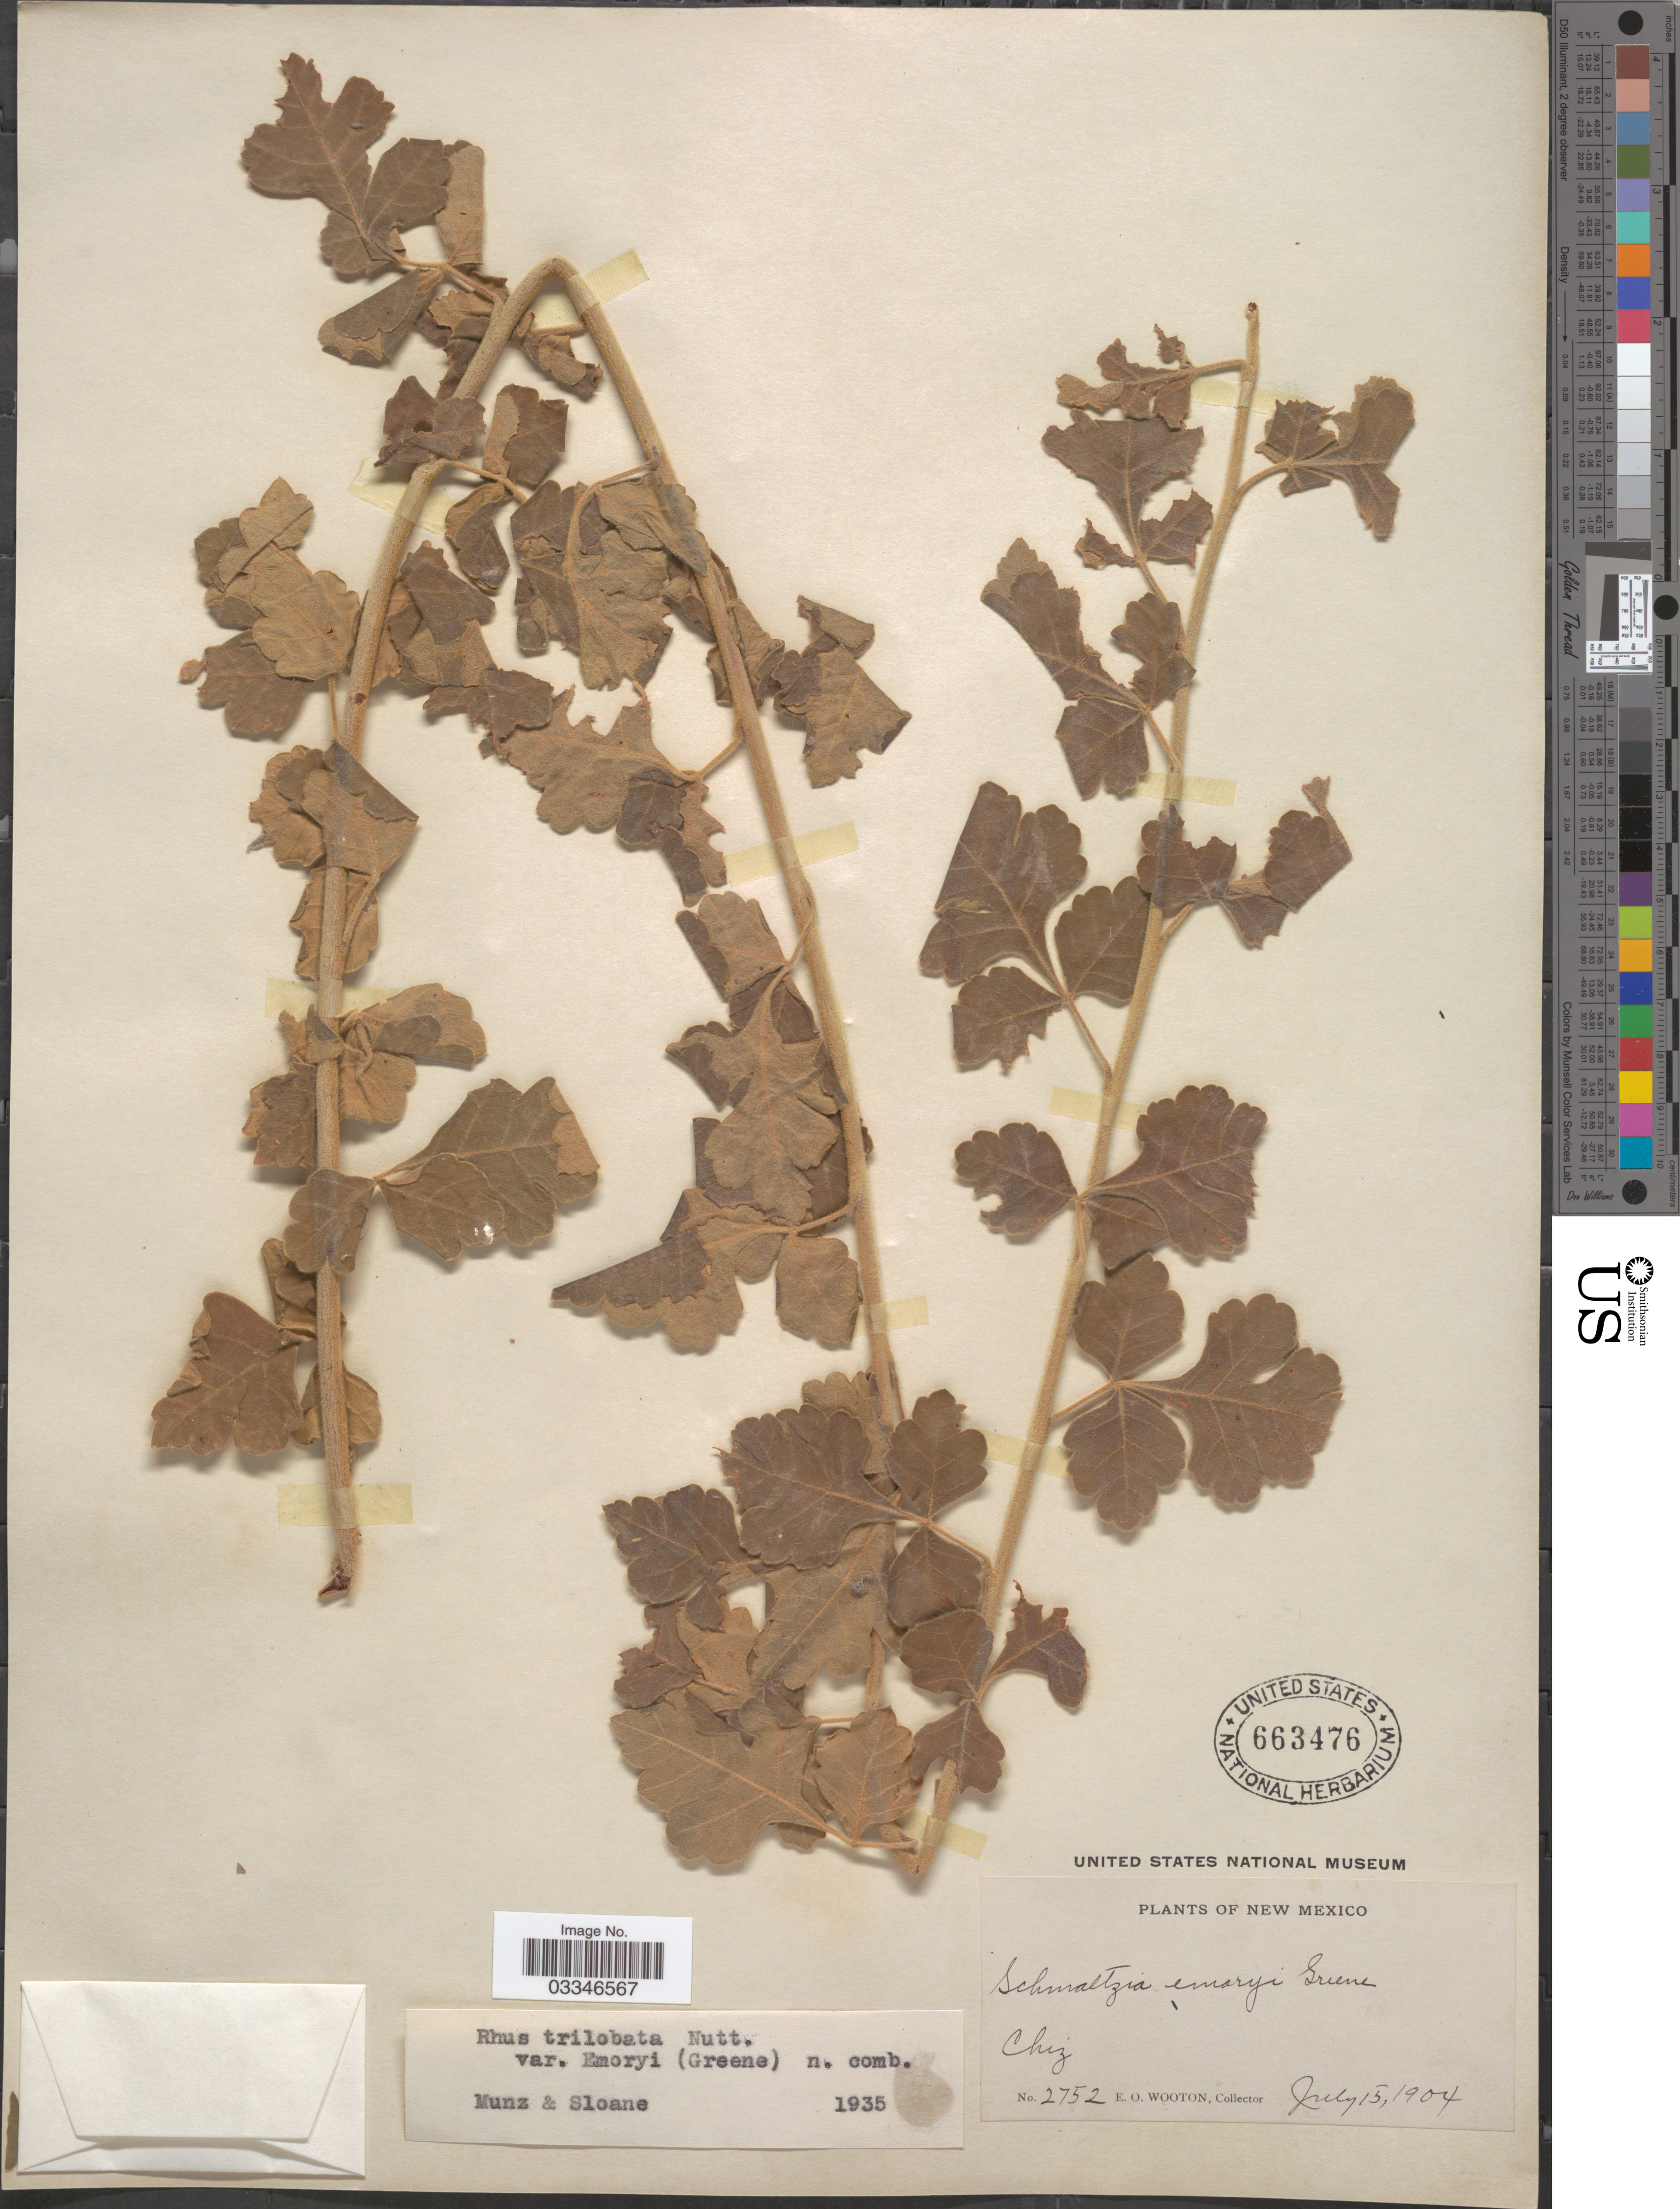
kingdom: Plantae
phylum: Tracheophyta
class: Magnoliopsida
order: Sapindales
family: Anacardiaceae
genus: Rhus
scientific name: Rhus trilobata var. pilosissima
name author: Engl.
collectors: E. O. Wooton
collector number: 2752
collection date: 1904-07-15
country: United States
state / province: New Mexico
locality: Chiz.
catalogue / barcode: US 663476